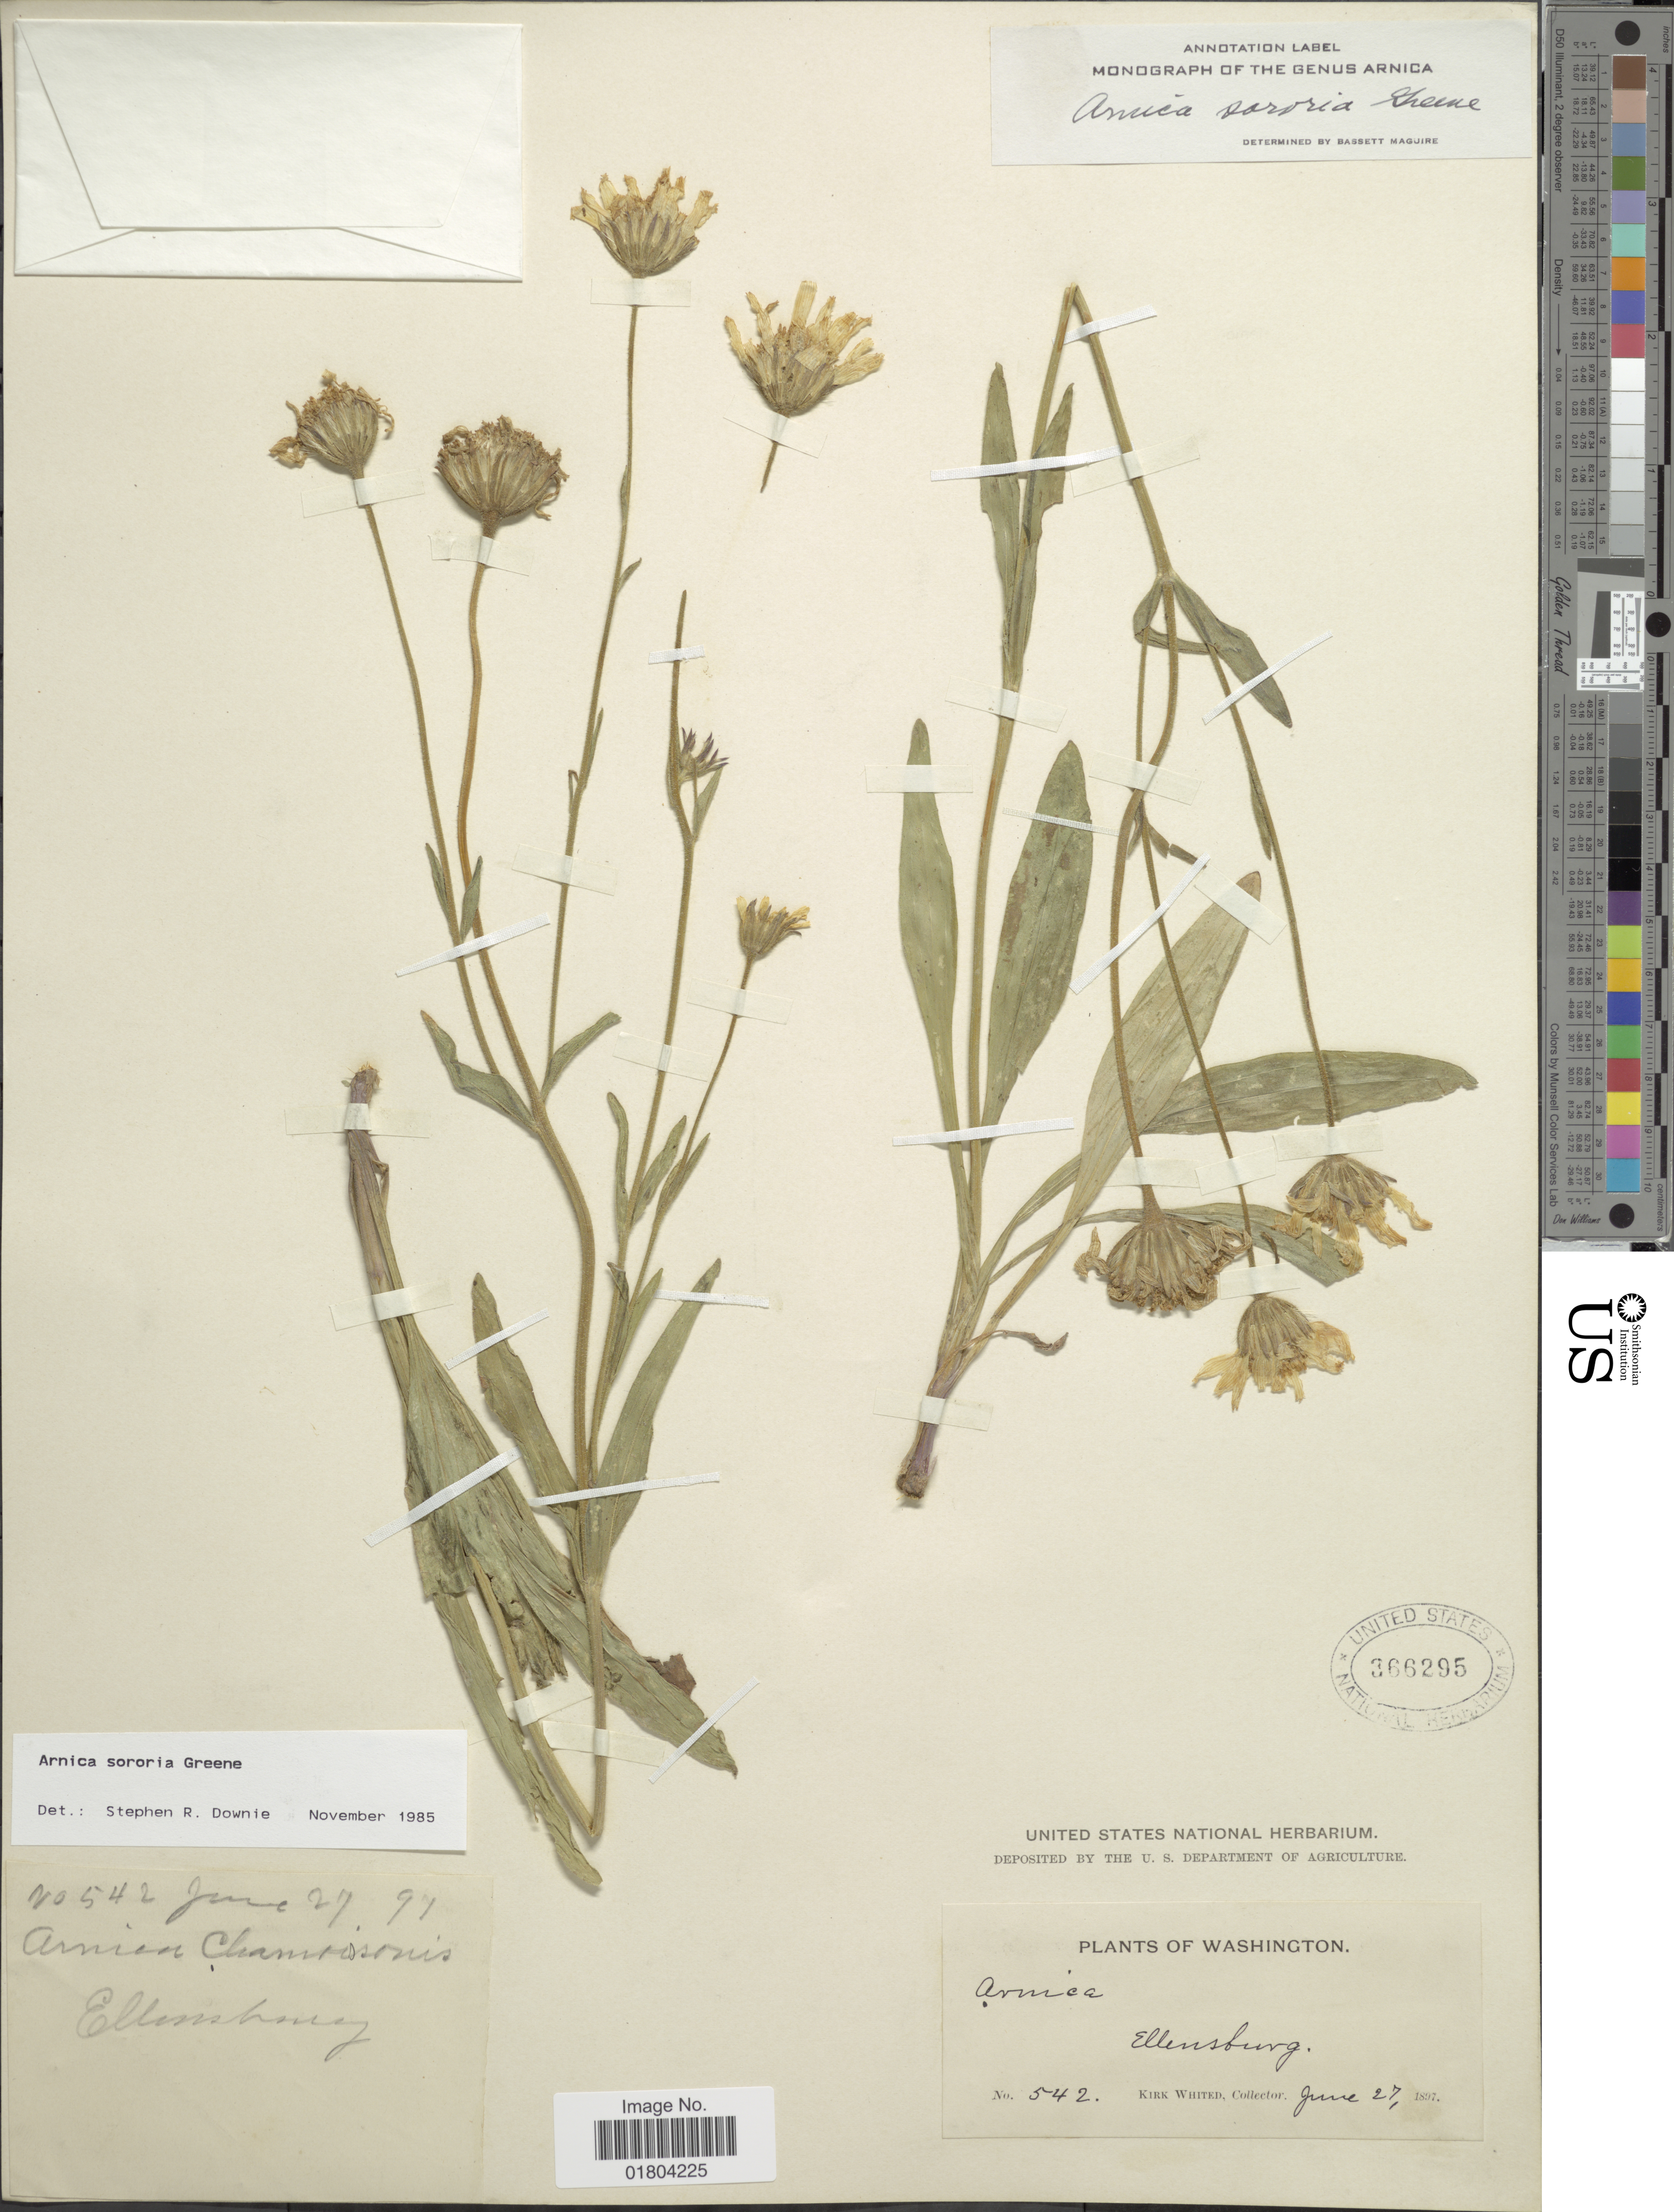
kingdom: Plantae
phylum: Tracheophyta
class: Magnoliopsida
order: Asterales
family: Asteraceae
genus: Arnica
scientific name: Arnica sororia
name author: Greene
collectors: K. Whited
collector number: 542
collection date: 1897-06-27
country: United States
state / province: Washington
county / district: Kittitas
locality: Ellensburg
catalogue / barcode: US 366295